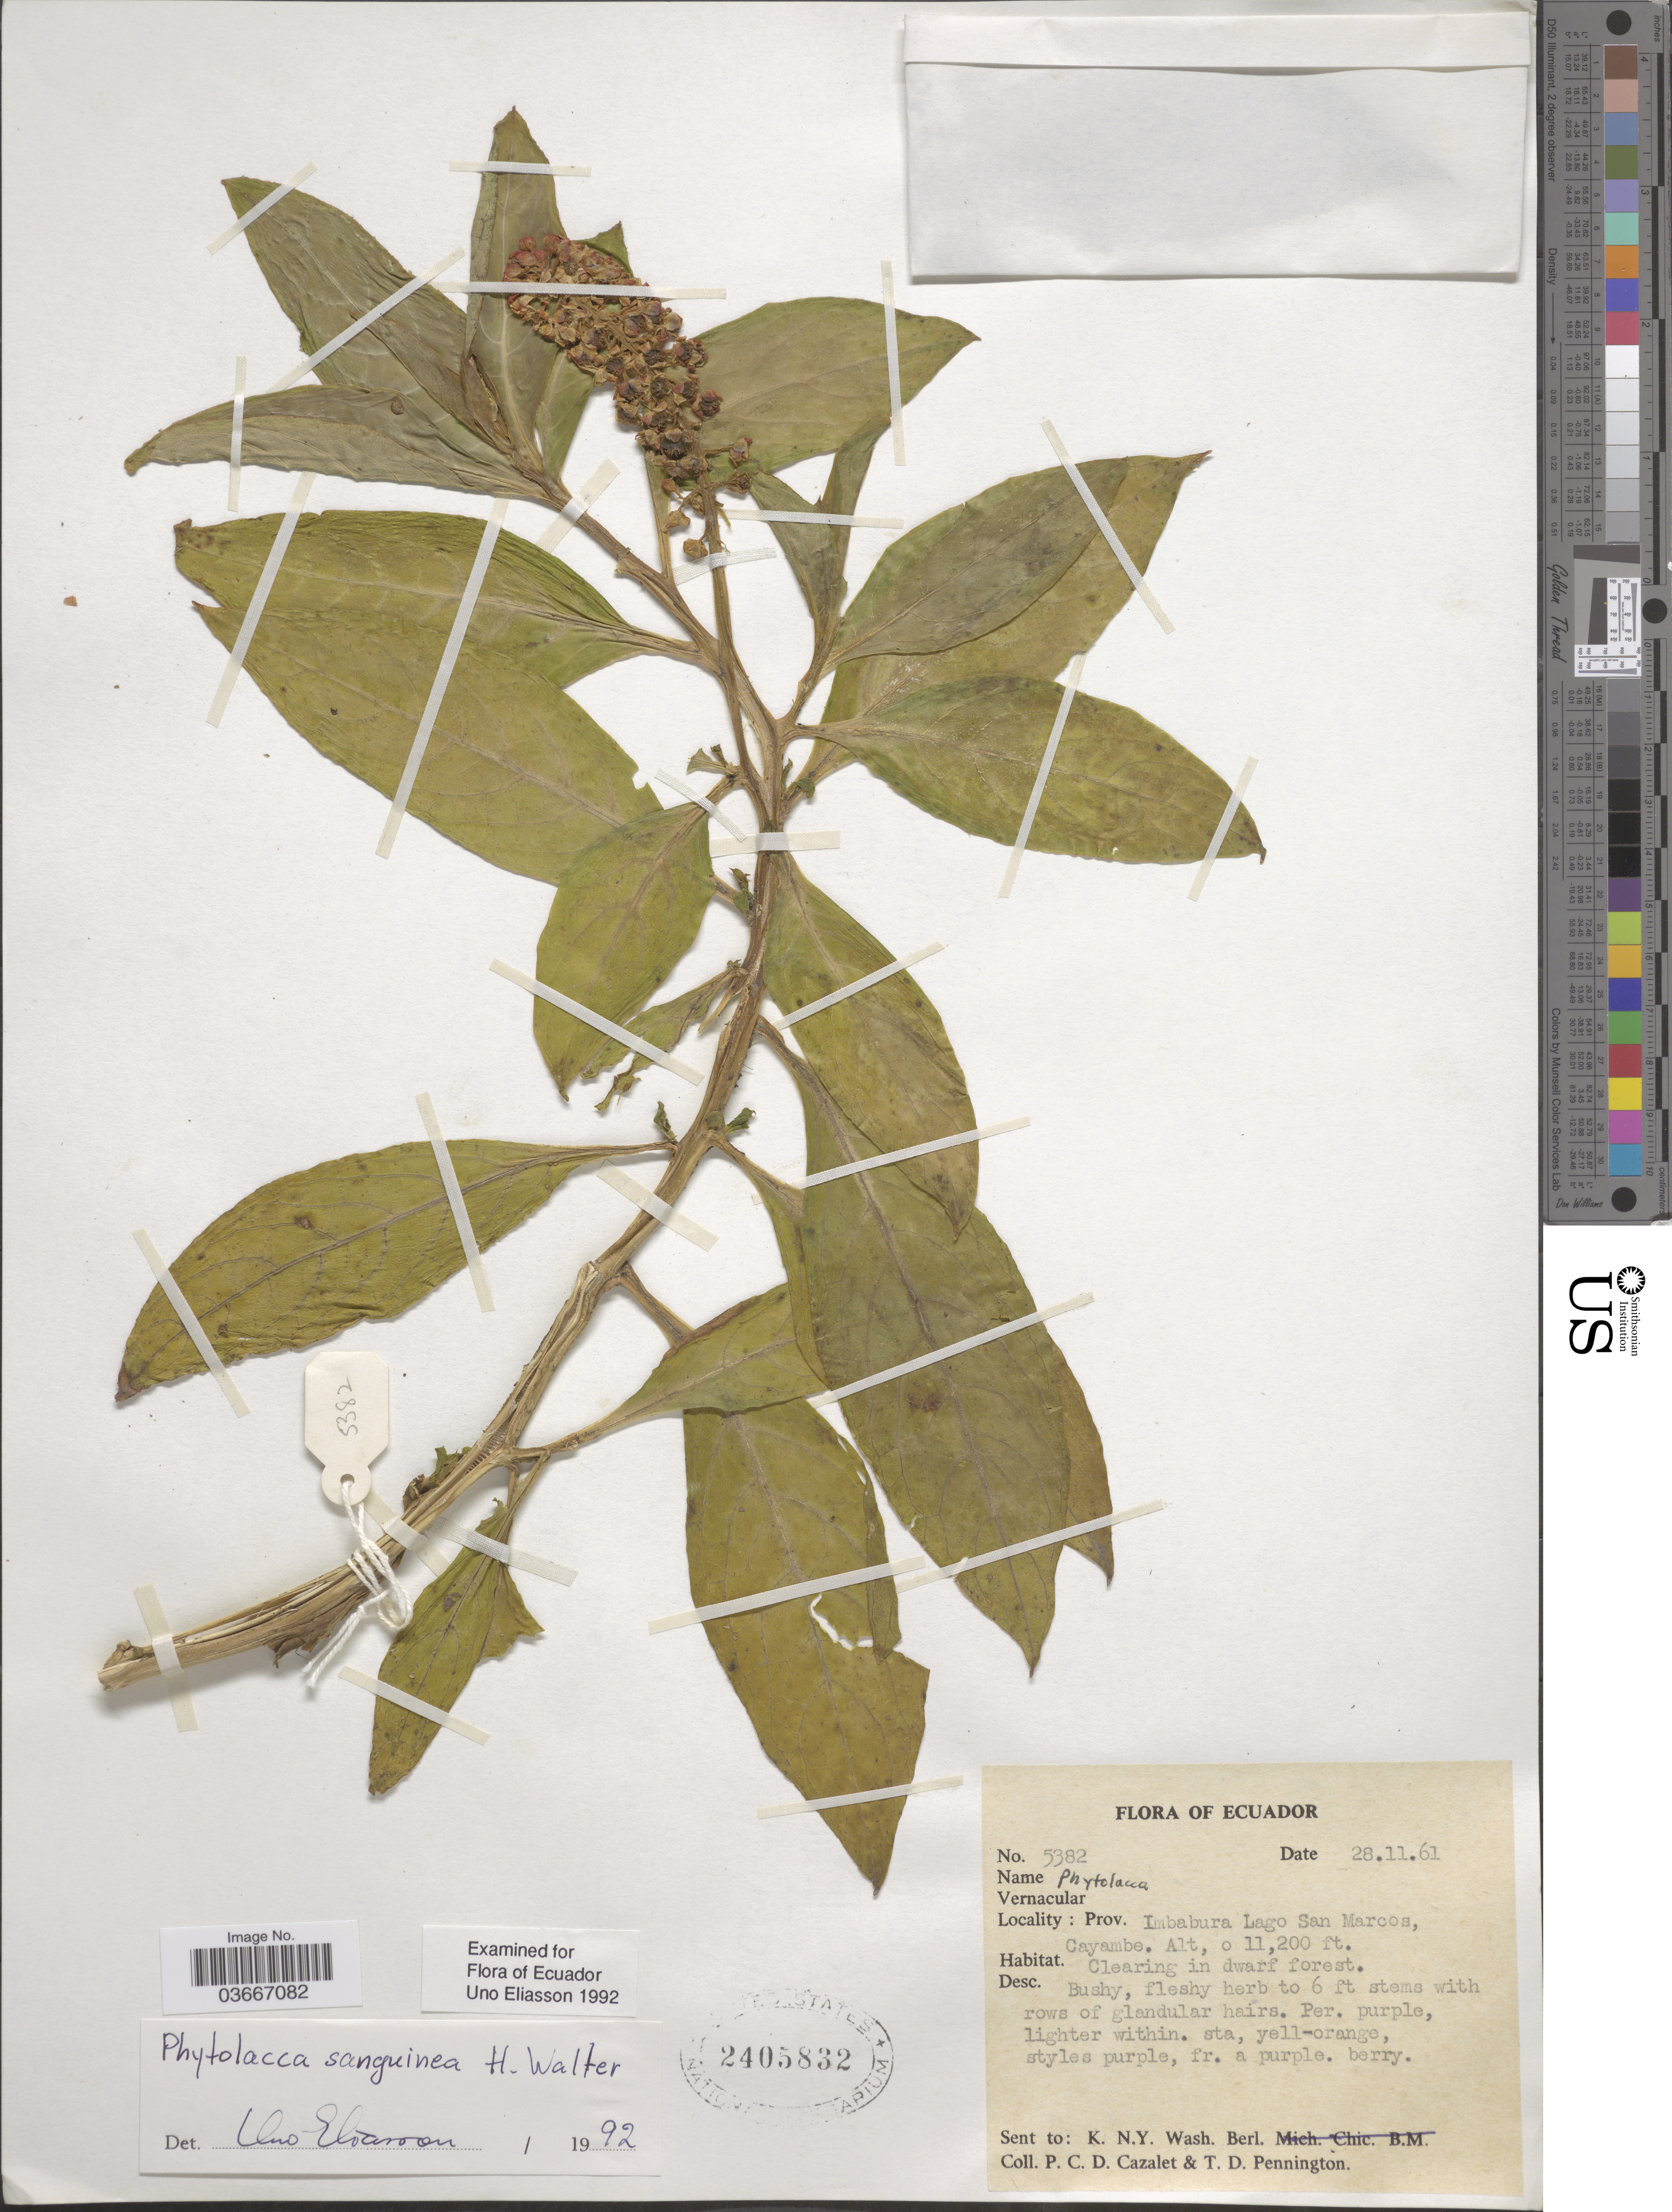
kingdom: Plantae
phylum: Tracheophyta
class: Magnoliopsida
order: Caryophyllales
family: Phytolaccaceae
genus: Phytolacca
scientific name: Phytolacca sanguinea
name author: H. Walter in Engl.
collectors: P. C. D. Cazalet & T. D. Pennington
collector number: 5382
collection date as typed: Transcribed d/m/y: 28/11/61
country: Ecuador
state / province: Imbabura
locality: Lago San Marcos, Cayambe.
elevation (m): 3414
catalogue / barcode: US 2405832